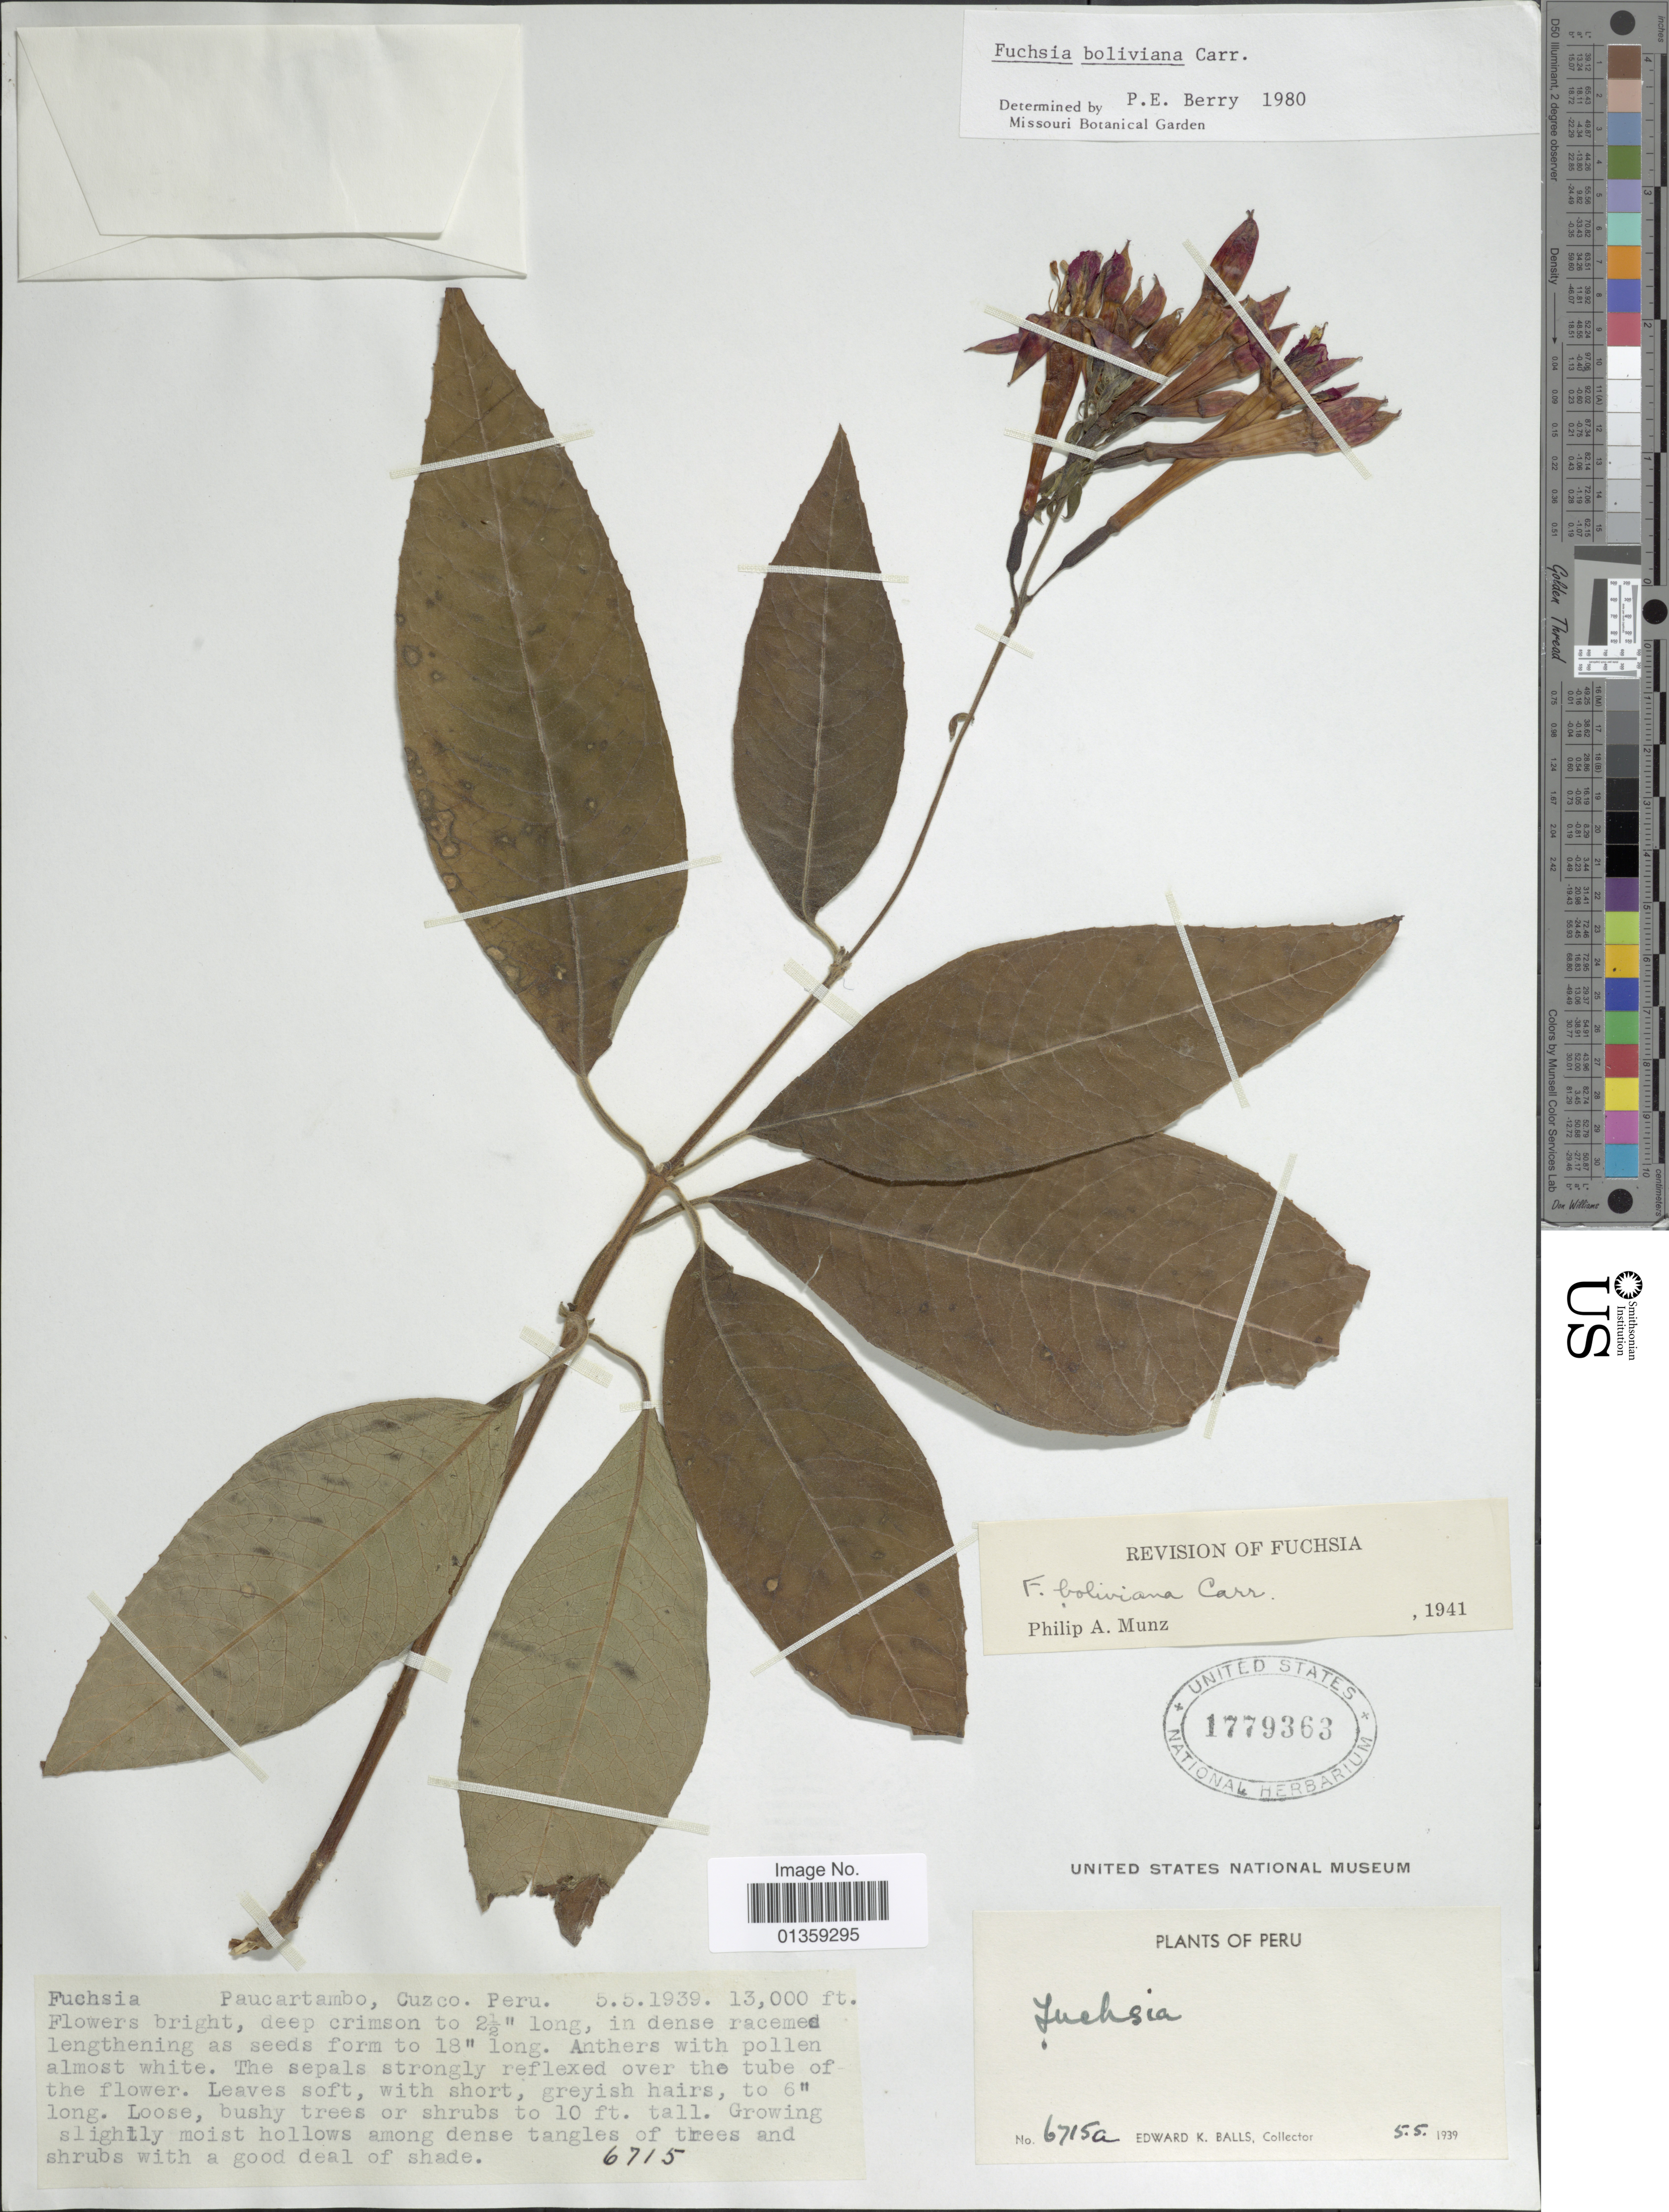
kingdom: Plantae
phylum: Tracheophyta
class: Magnoliopsida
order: Myrtales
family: Onagraceae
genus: Fuchsia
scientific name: Fuchsia boliviana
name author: Carrière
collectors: E. K. Balls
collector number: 6715a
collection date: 1939-05-05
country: Peru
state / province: Cusco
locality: Paucartambo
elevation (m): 3962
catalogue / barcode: US 1779363